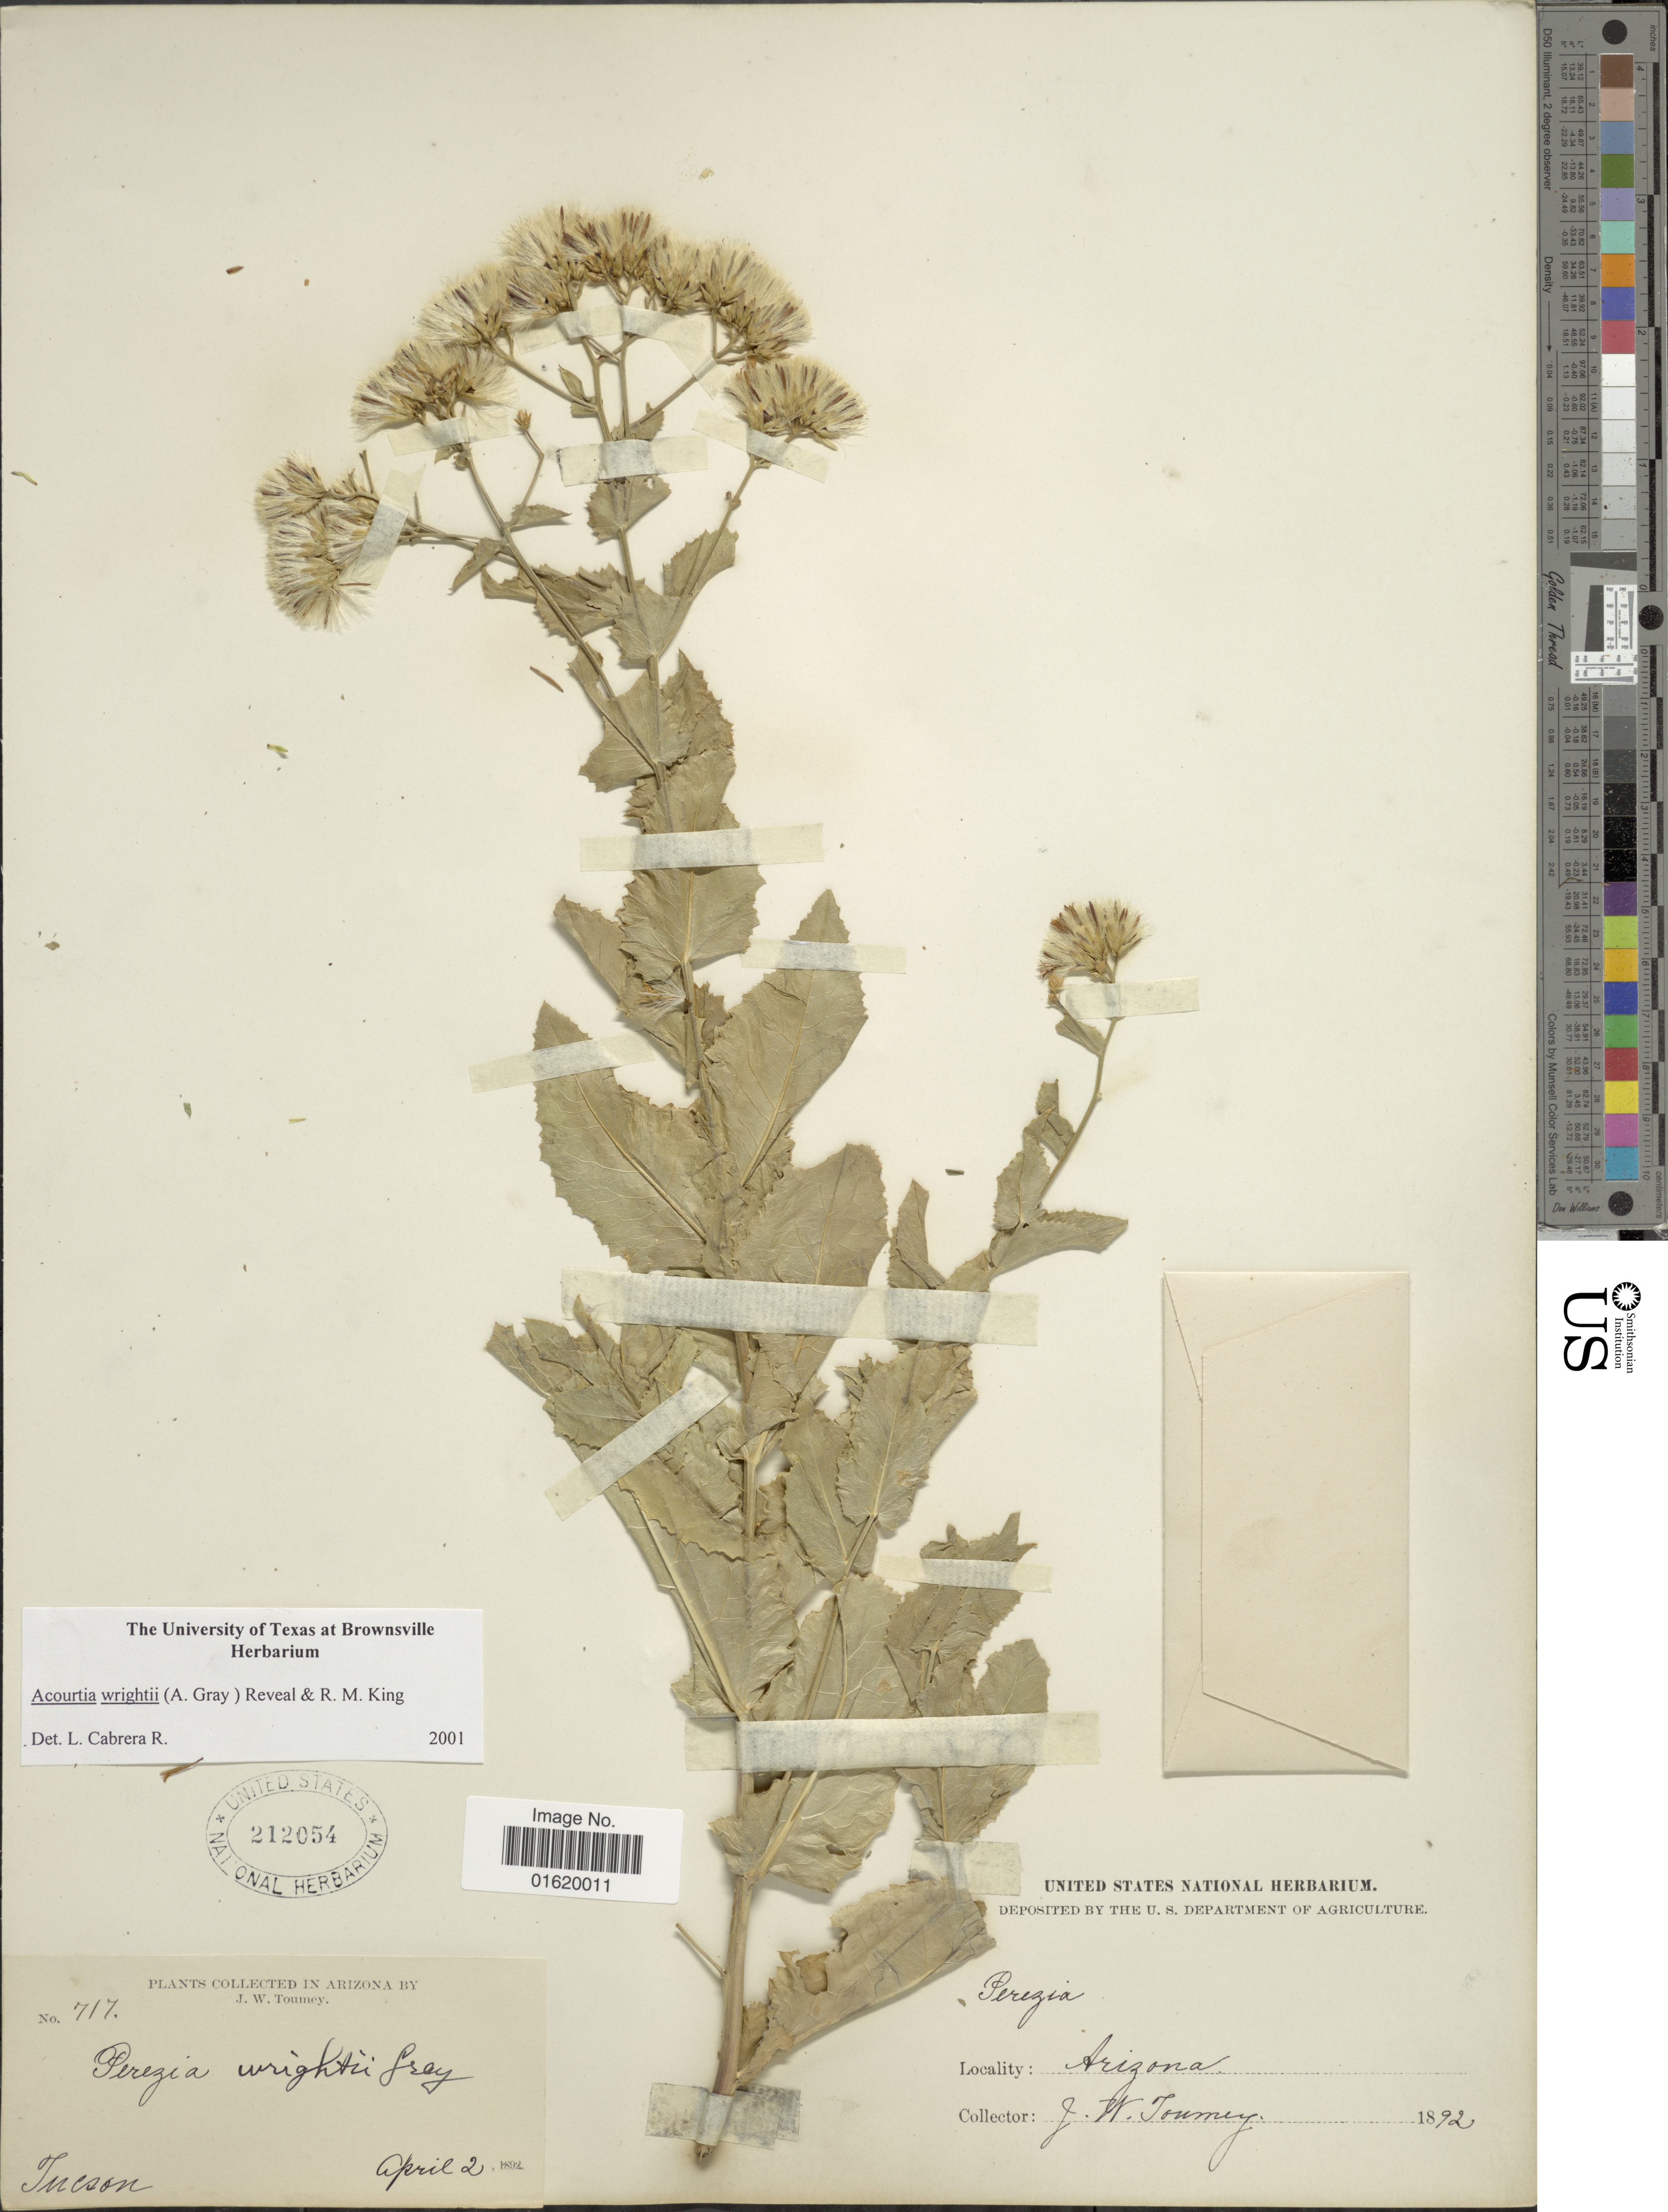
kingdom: Plantae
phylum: Tracheophyta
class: Magnoliopsida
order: Asterales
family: Asteraceae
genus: Acourtia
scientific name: Acourtia wrightii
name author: (A. Gray) Reveal & R.M. King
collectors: J. W. Toumey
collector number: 717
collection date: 1892-04-02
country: United States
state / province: Arizona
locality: Tucson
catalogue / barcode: US 212054